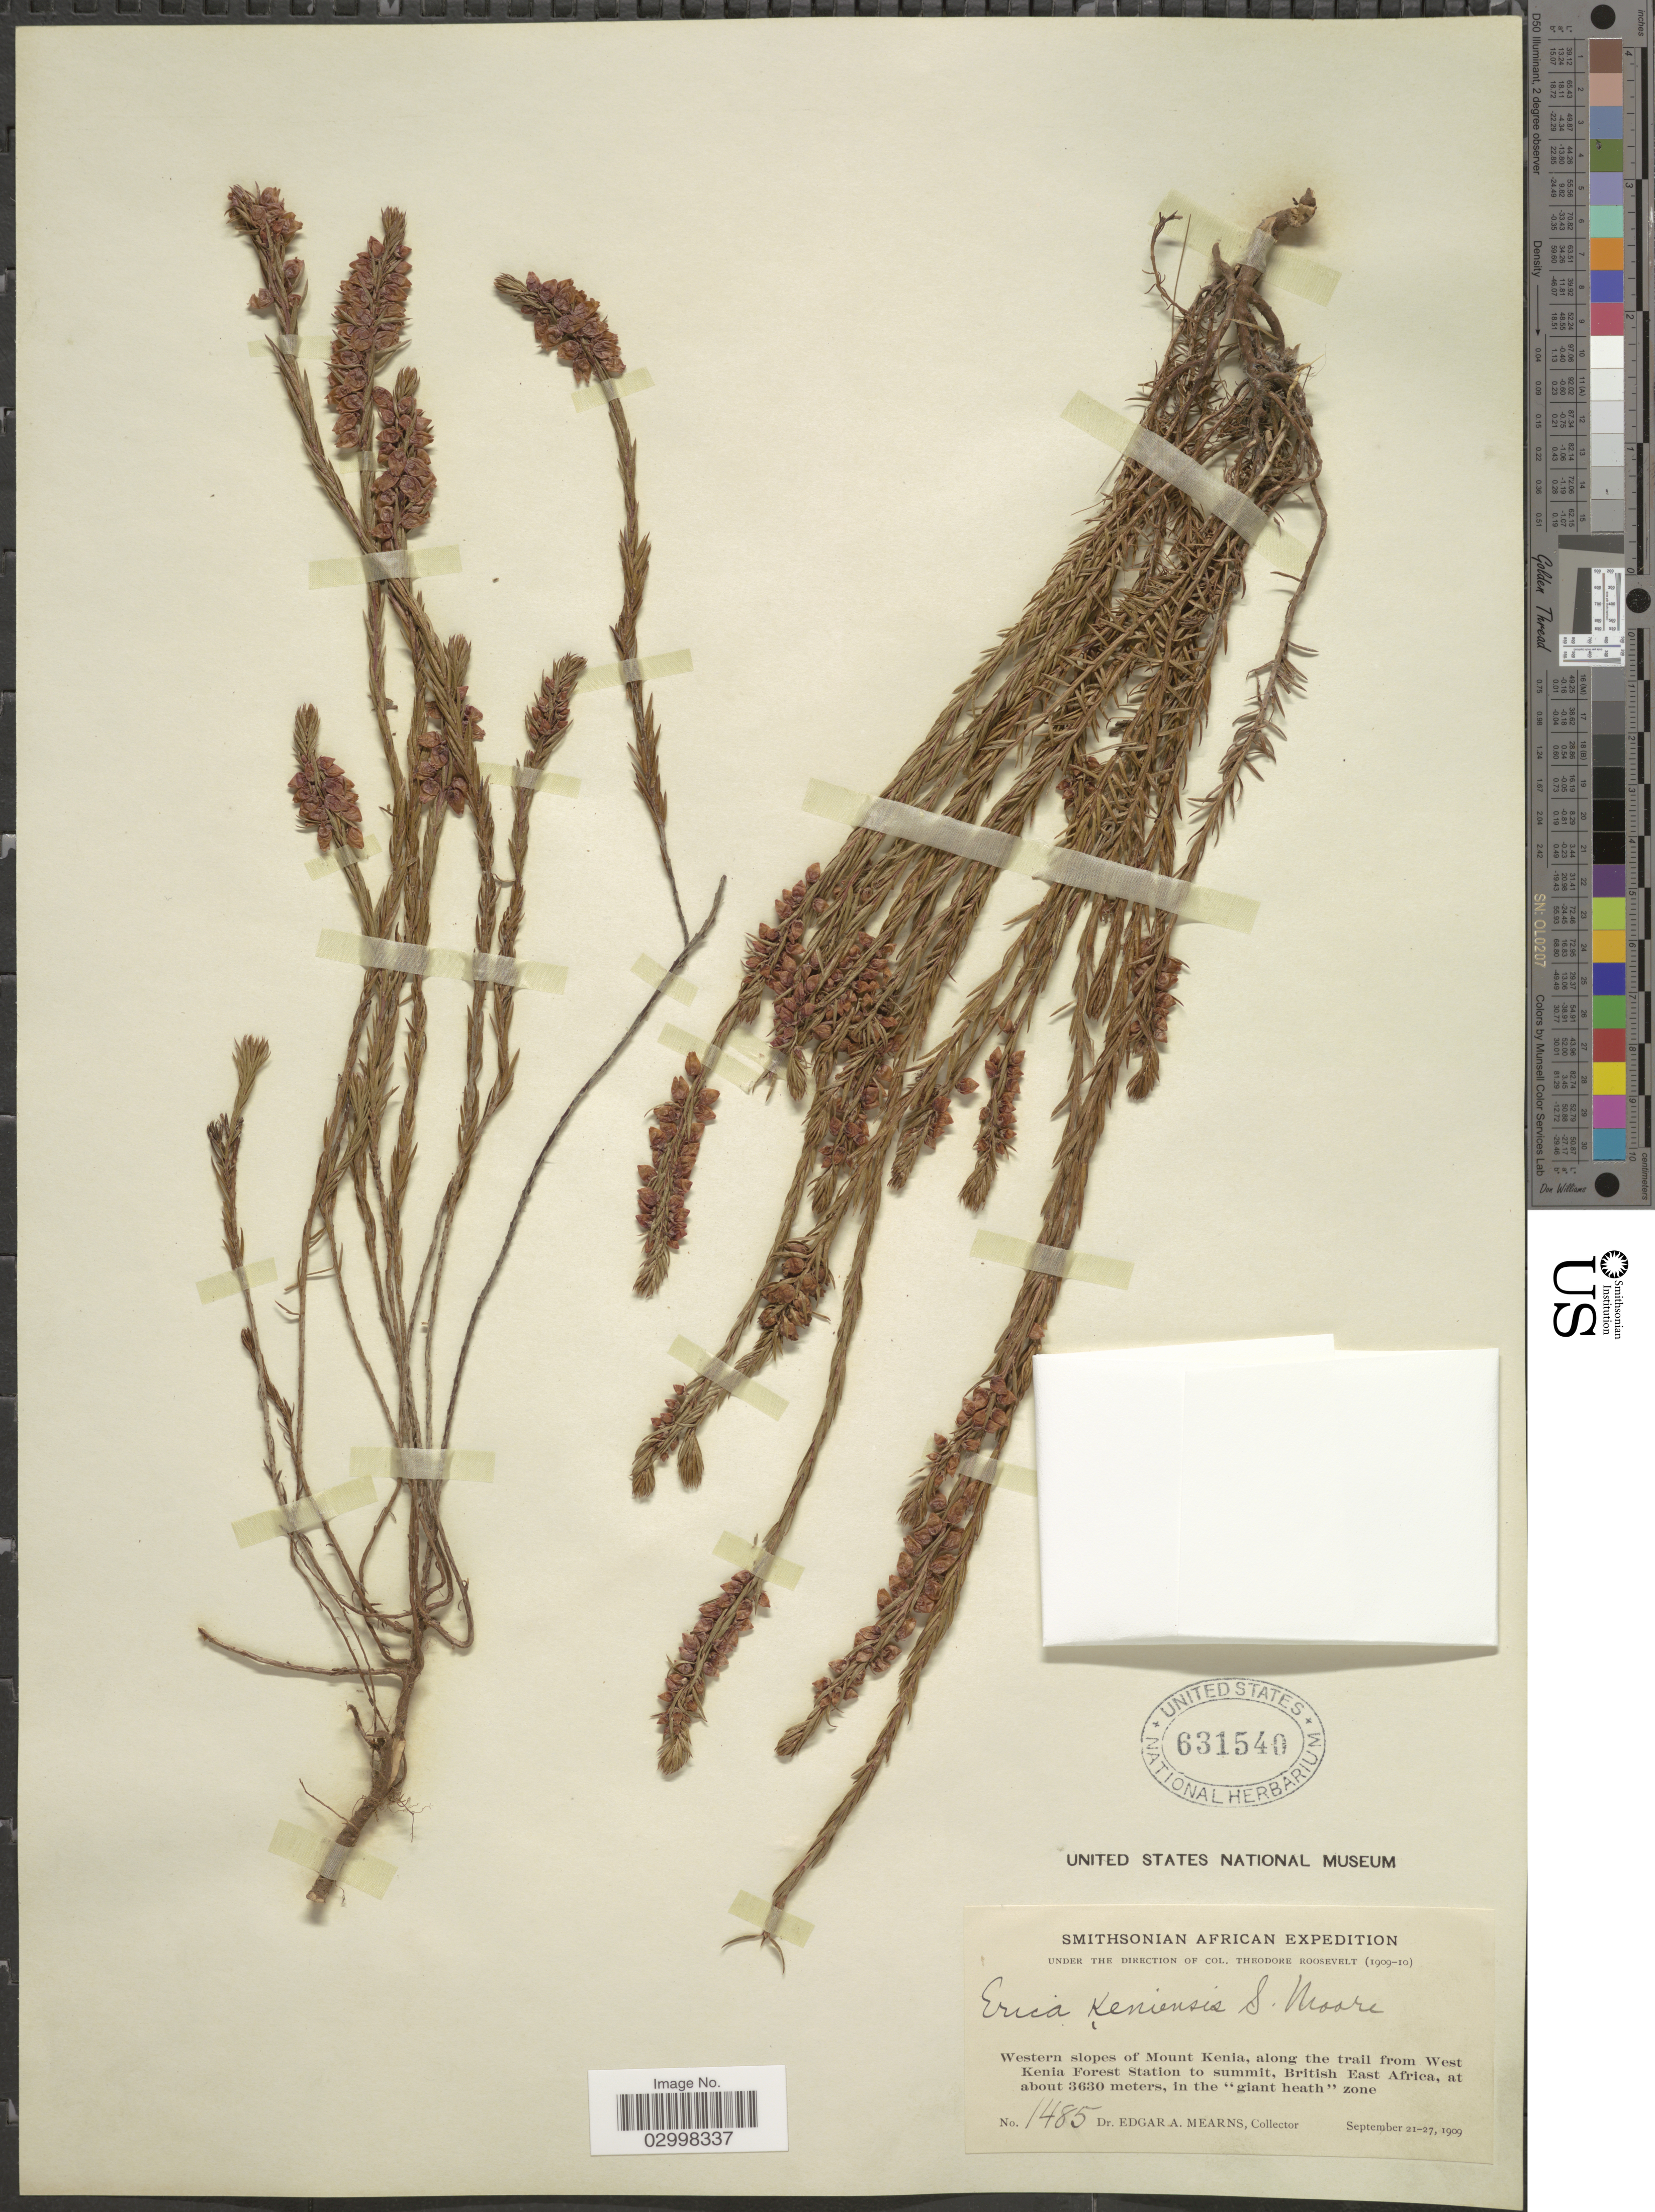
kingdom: Plantae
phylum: Tracheophyta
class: Magnoliopsida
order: Ericales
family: Ericaceae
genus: Erica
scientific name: Erica keniensis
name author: S. Moore in Standl.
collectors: E. A. Mearns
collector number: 1485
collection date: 1909-09-21/1909-09-27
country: Kenya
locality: Western slopes of Mount Kenia, along the trail from West Kenia Forest Station to summit, British East Africa, in the 'giant heath' zone.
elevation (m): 3630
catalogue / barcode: US 631540